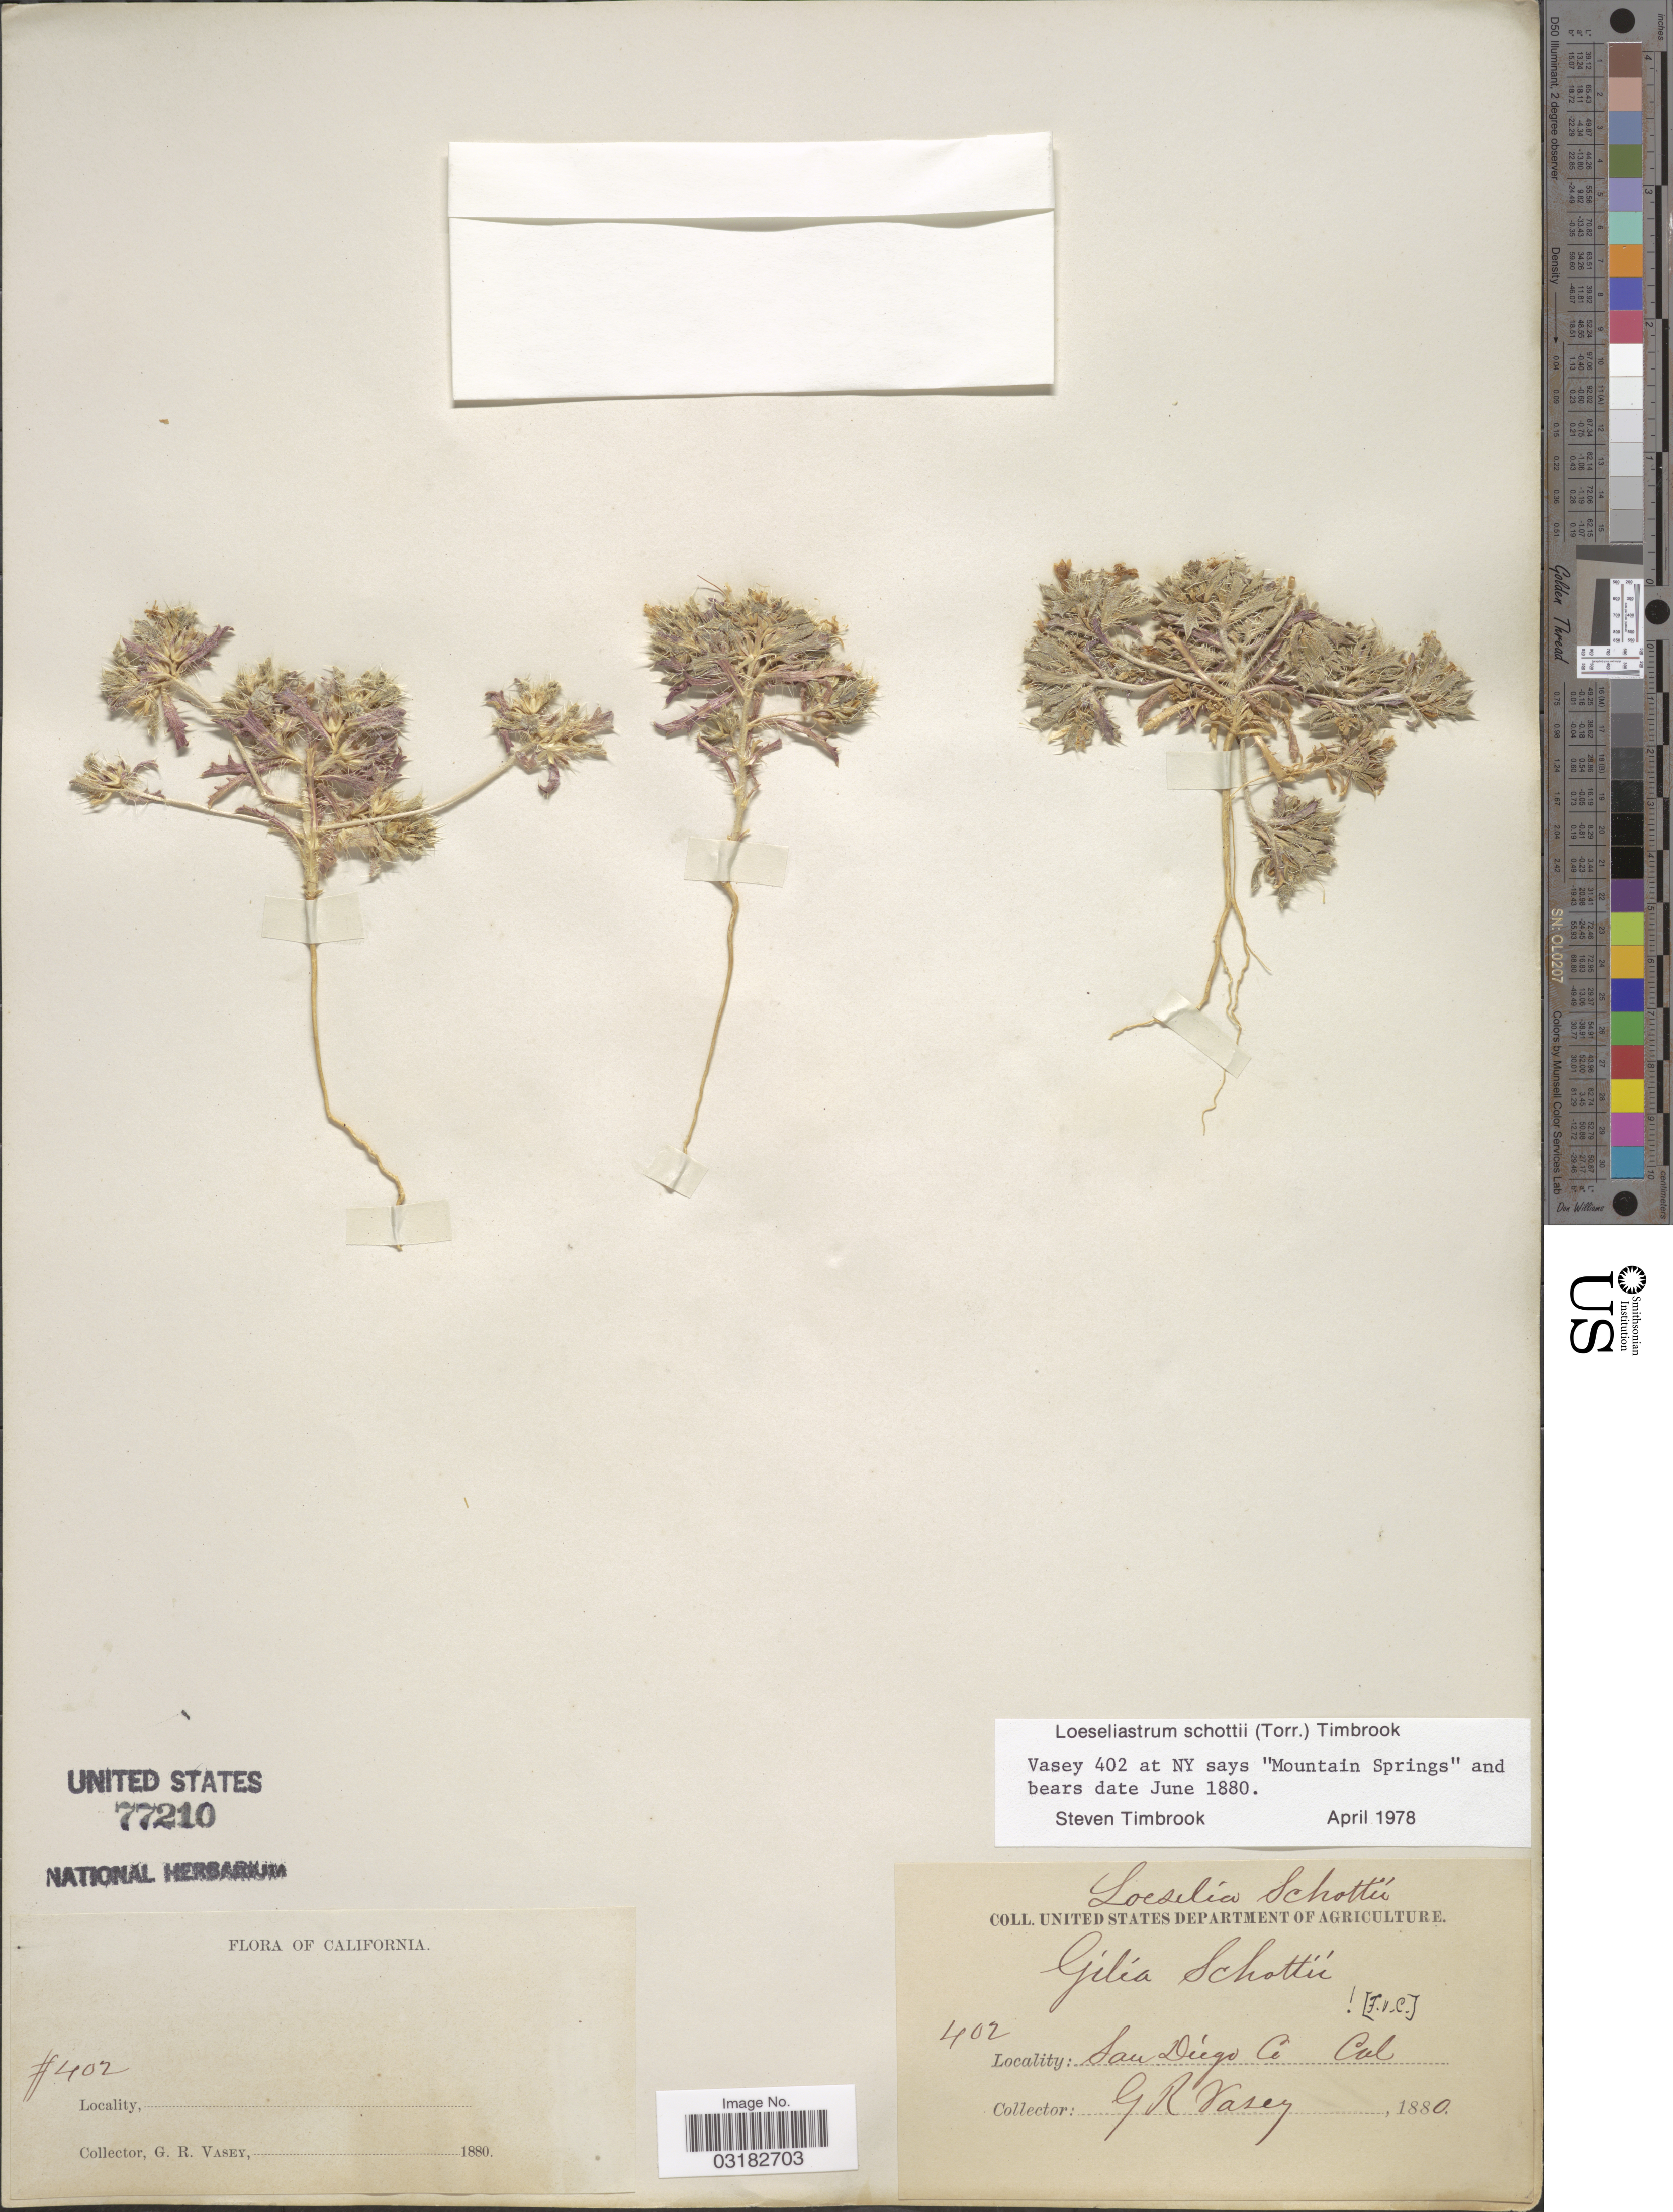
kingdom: Plantae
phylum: Tracheophyta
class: Magnoliopsida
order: Ericales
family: Polemoniaceae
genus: Loeseliastrum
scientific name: Loeseliastrum schottii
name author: (Torr.) Timbrook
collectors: G. R. Vasey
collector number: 402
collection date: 1880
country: United States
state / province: California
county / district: San Diego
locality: San Diego Co.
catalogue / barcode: US 77210